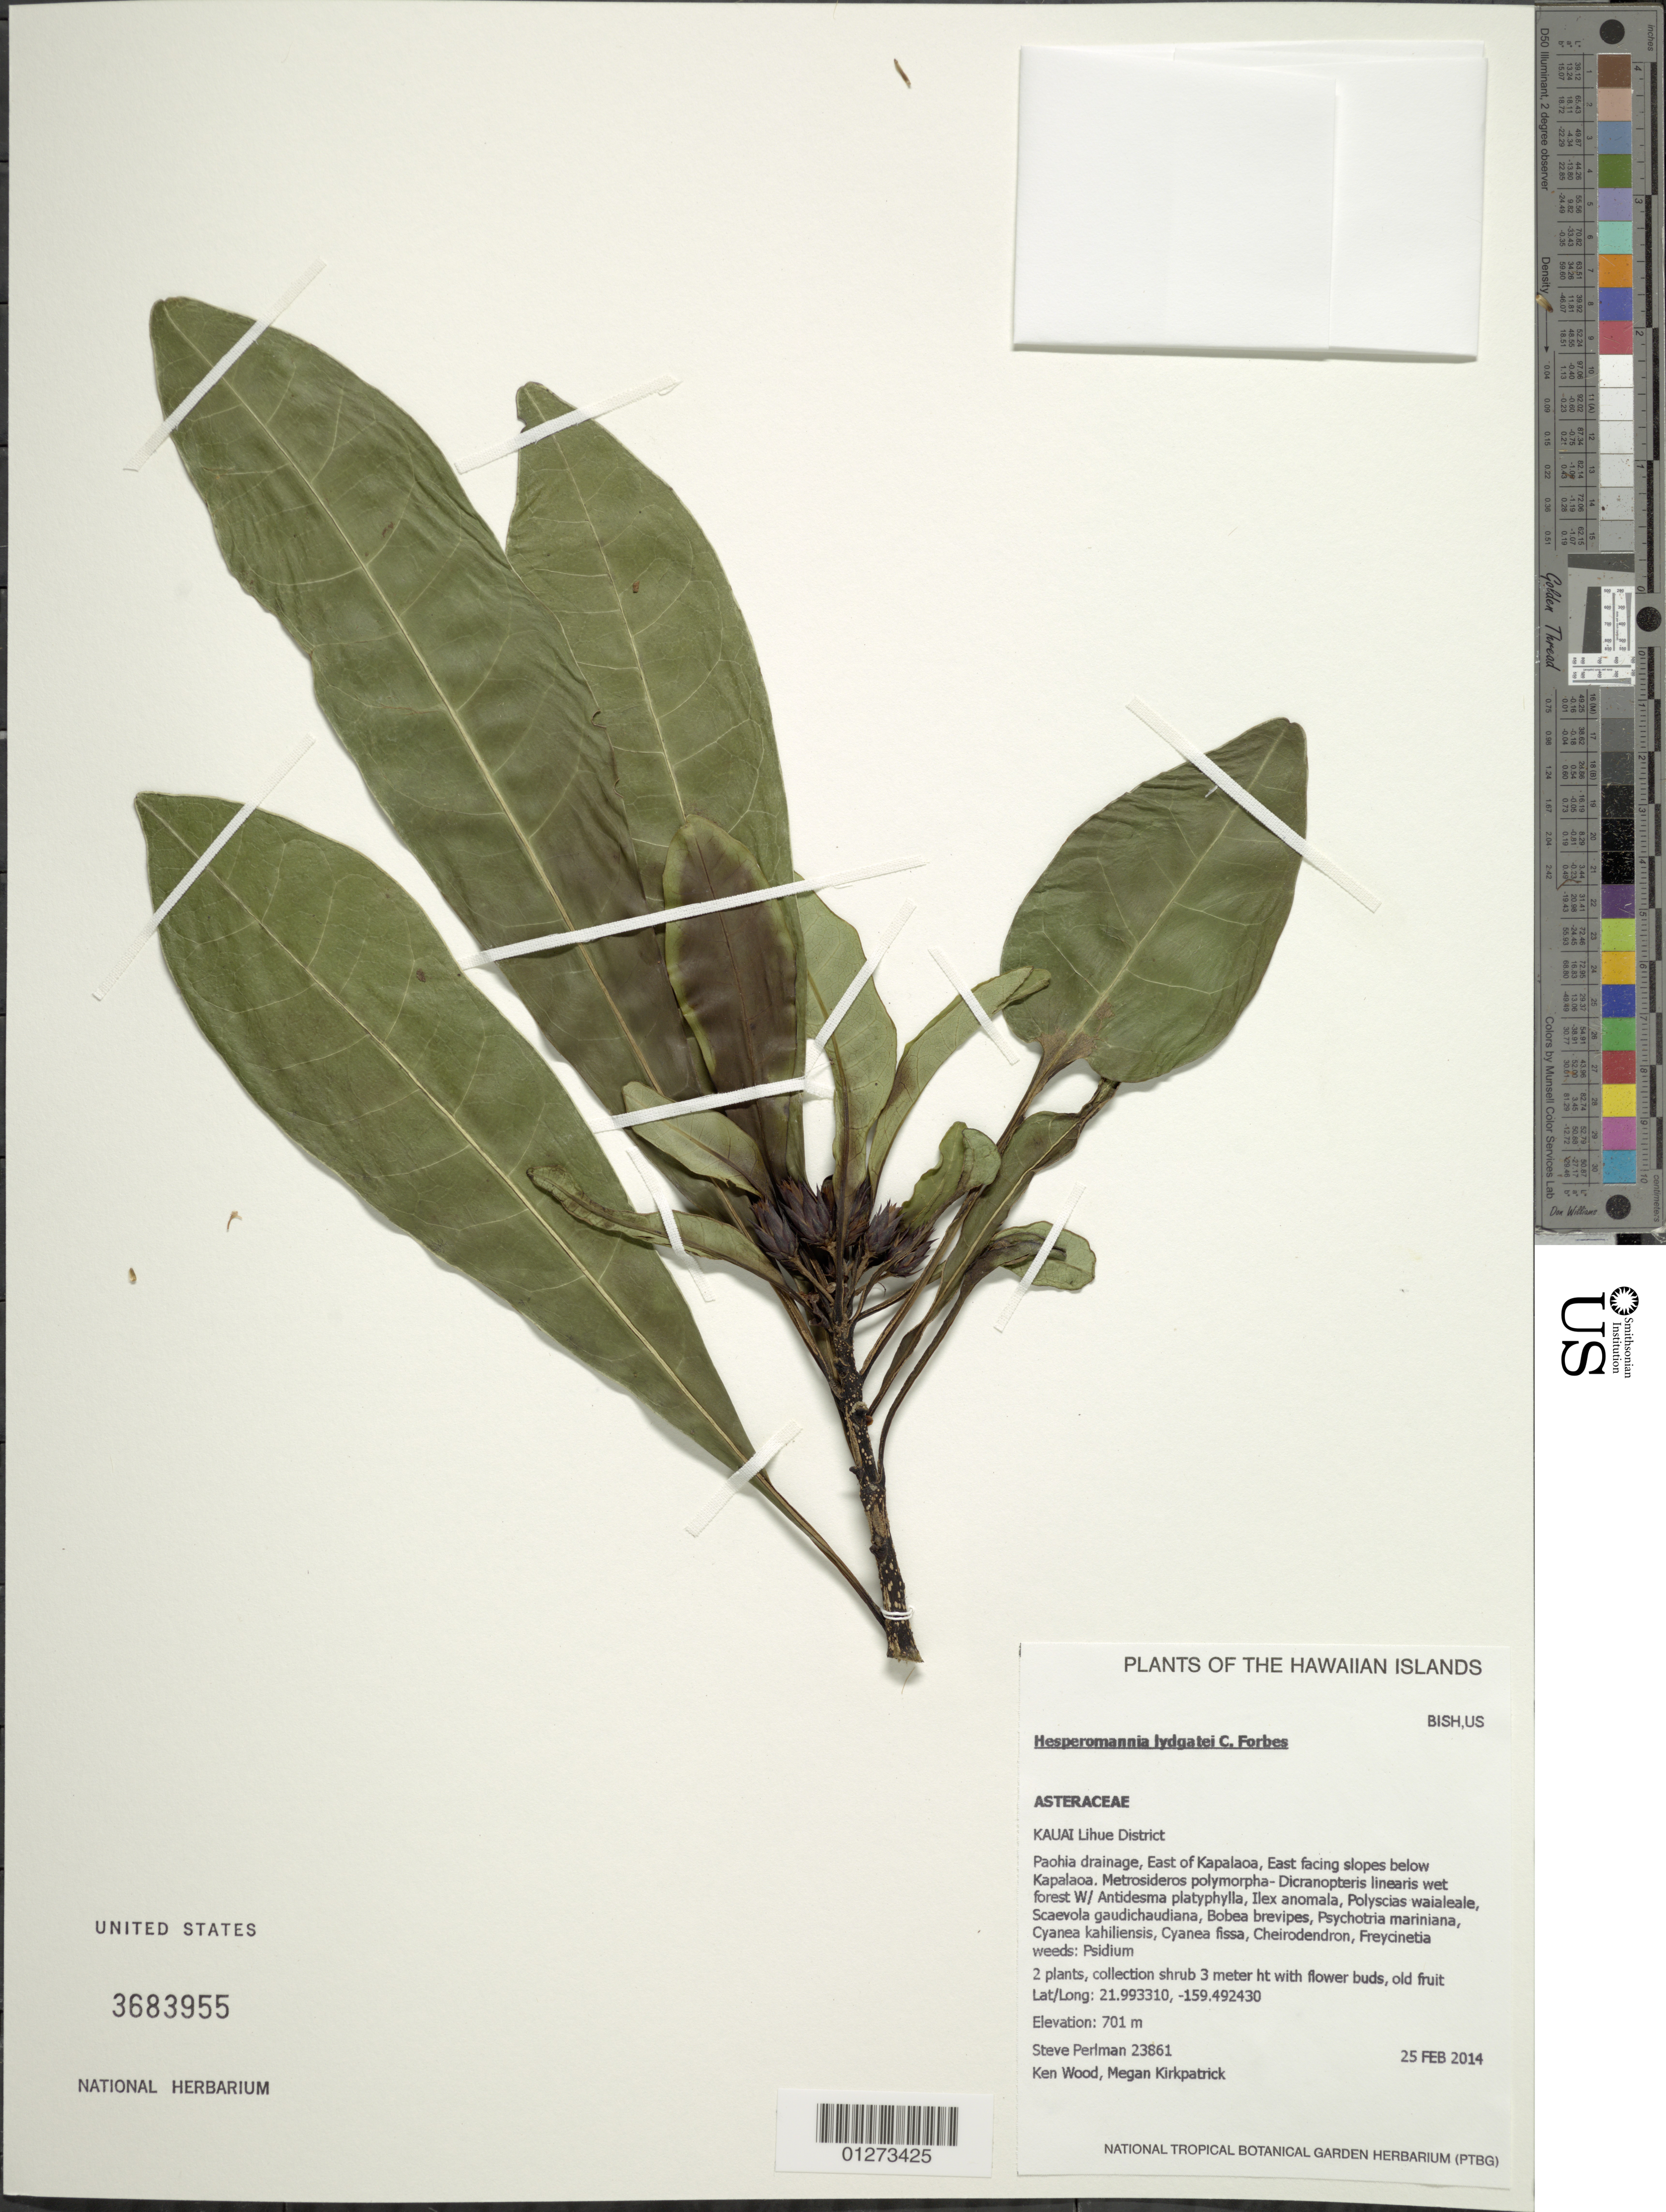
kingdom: Plantae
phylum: Tracheophyta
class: Magnoliopsida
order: Asterales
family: Asteraceae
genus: Hesperomannia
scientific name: Hesperomannia lydgatei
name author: Forbes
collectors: S. P. Perlman, K. R. Wood & M. Kirkpatrick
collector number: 23861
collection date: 2014-02-25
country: United States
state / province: Hawaii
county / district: Kauai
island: Kaua'i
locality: Lihue District, Paohia drainage, East of Kapalaoa, east facing slopes below Kapalaoa.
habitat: Wet forest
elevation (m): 701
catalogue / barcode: US 3683955